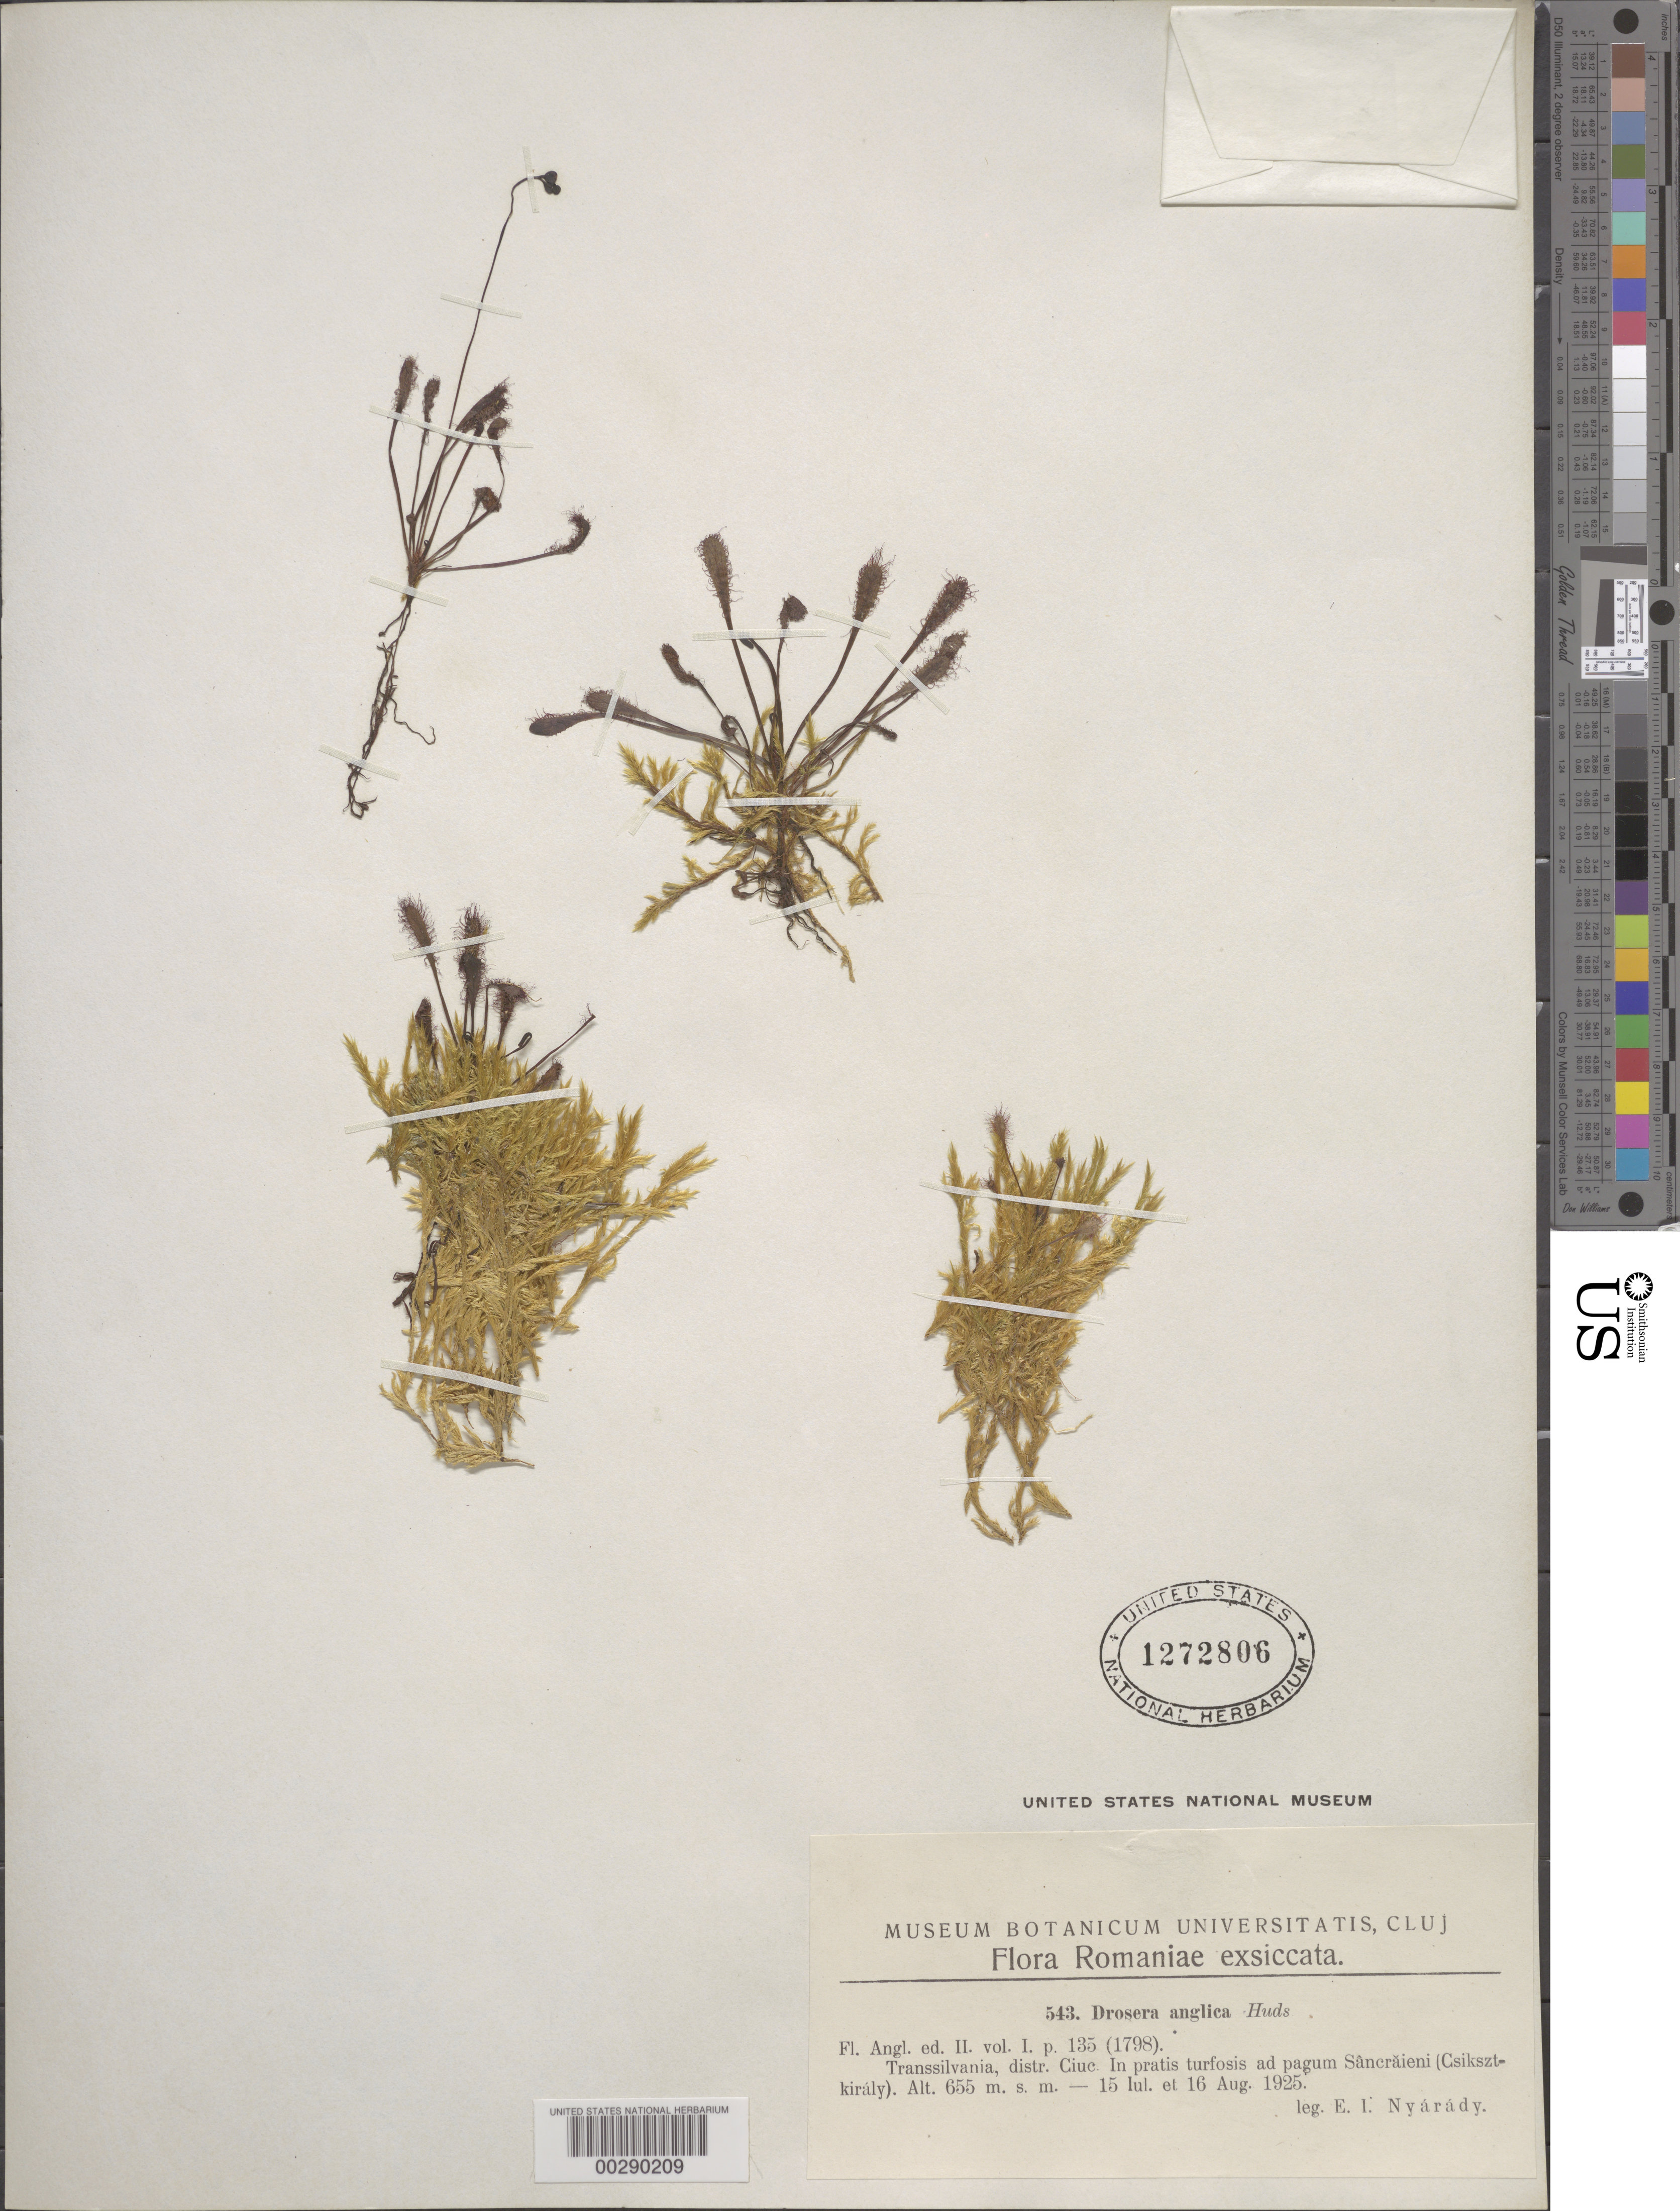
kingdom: Plantae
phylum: Tracheophyta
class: Magnoliopsida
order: Caryophyllales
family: Droseraceae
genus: Drosera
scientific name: Drosera anglica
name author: Huds.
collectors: E. Nyarady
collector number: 543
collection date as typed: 15 Jul 1925 and 16 Aug 1925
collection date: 1925-07-15,1925-08-16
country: Romania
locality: Transilvania, dist. ciuc, minteni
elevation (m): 655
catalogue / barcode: US 1272806